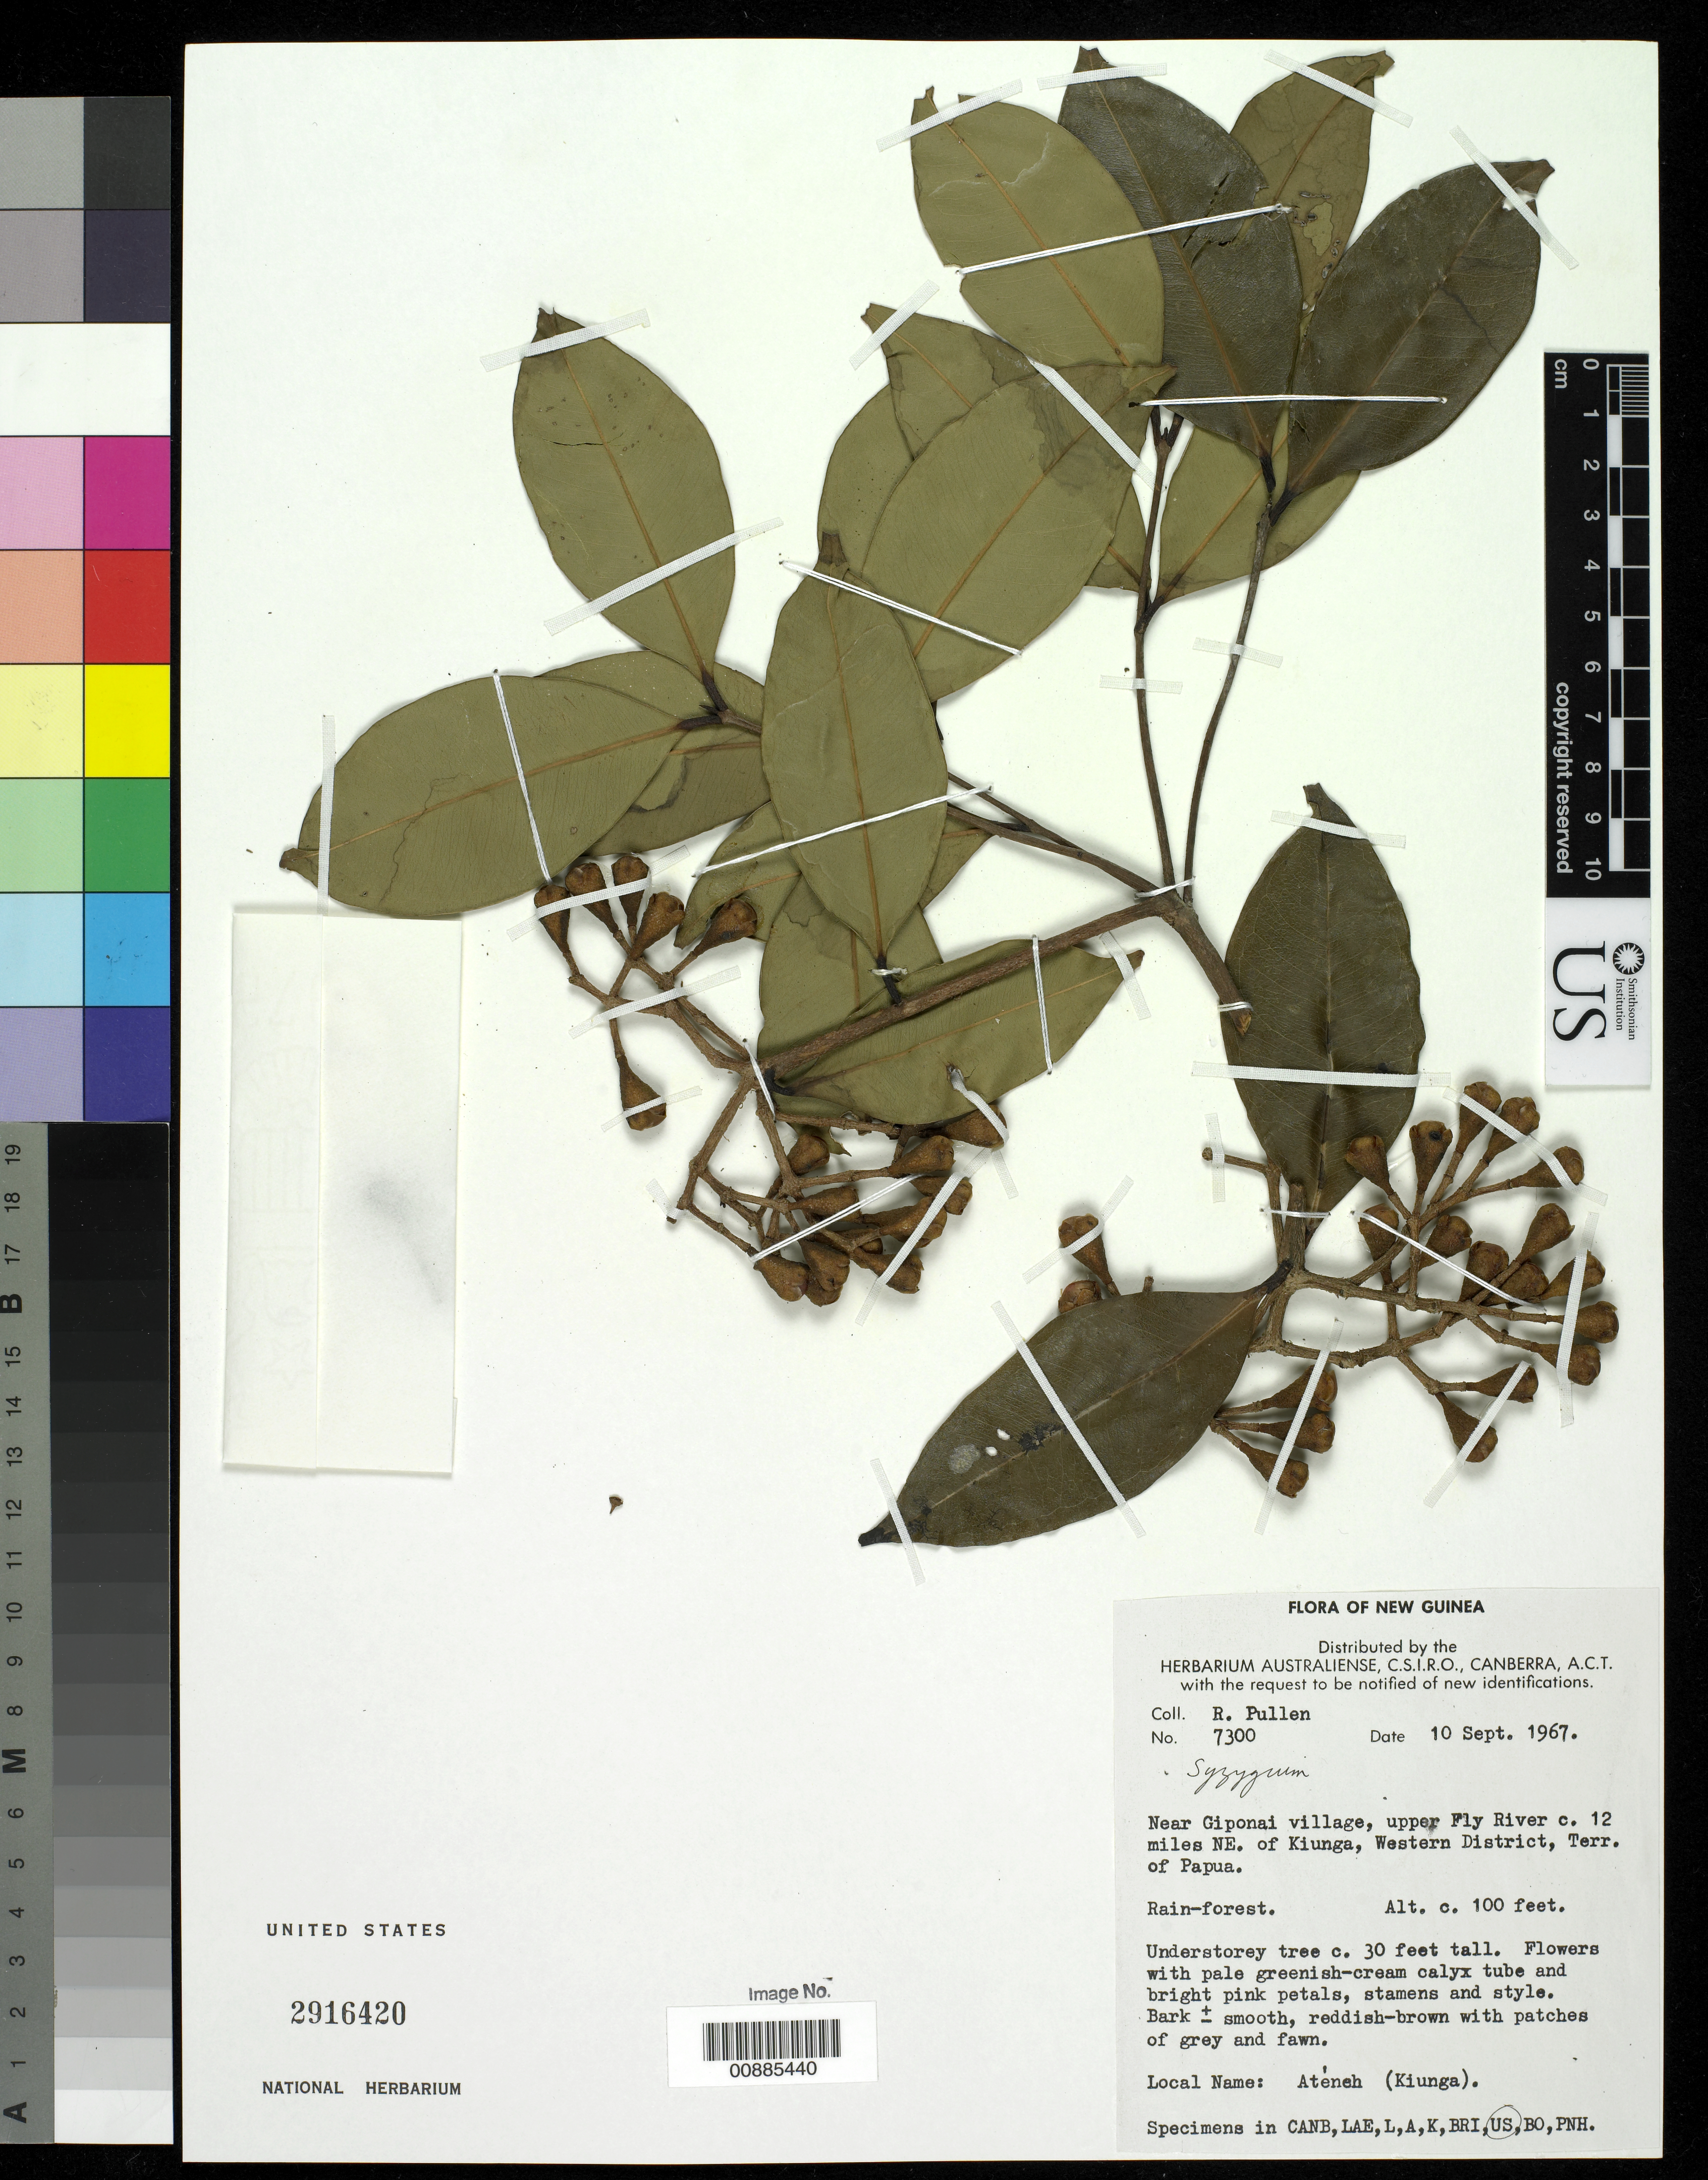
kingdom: Plantae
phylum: Tracheophyta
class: Magnoliopsida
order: Myrtales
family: Myrtaceae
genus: Syzygium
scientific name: Syzygium sp.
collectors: R. Pullen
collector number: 7300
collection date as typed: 10 Sep 1967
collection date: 1967-09-10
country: Papua New Guinea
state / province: Western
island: New Guinea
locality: near Giponai village, upper Fly R., c. 12 miles NE of Kiunga.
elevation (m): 30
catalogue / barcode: US 2916420